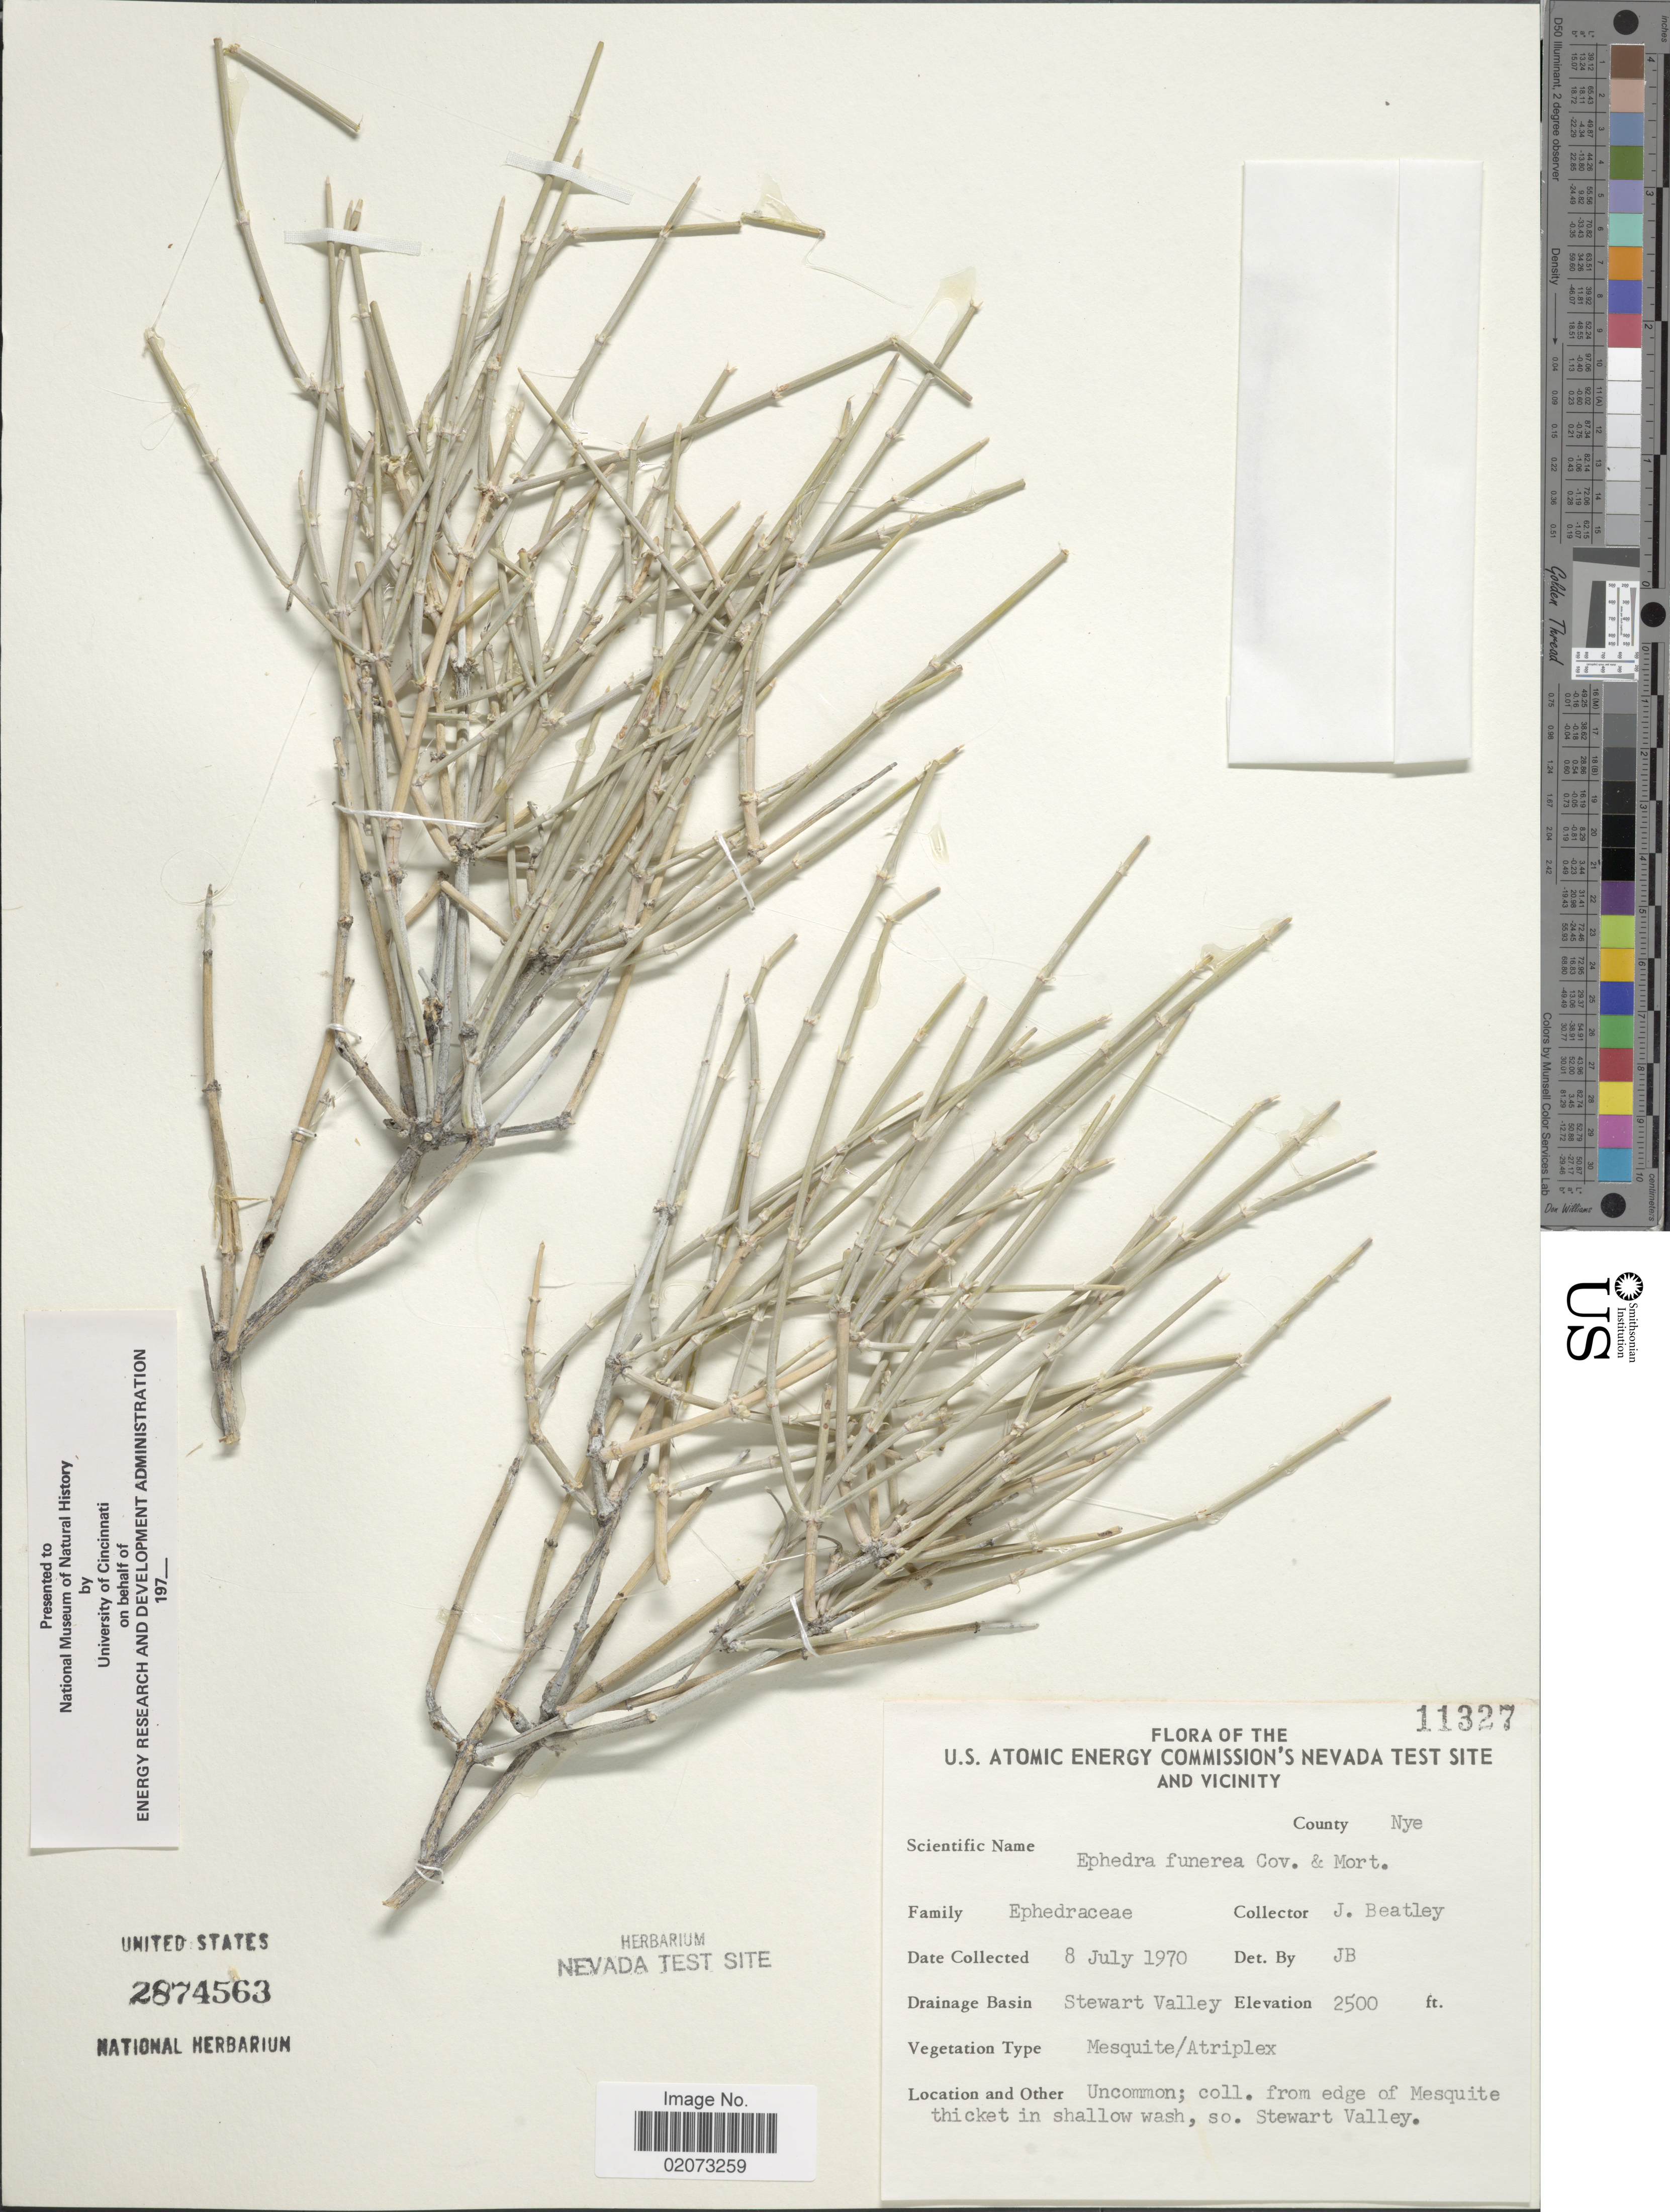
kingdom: Plantae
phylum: Tracheophyta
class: Gnetopsida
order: Ephedrales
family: Ephedraceae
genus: Ephedra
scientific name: Ephedra funerea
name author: Coville & C.V. Morton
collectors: J. C. Beatley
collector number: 11327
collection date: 1970-07-08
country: United States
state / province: Nevada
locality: U. S. Atomic Energy Commission's Nevada Test Site and vicinity. County Nye. Drainage Basin Stewart Valley. from edge of Mesquite thicket in shallow wash, so. Stewart Valley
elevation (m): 762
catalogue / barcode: US 2874563